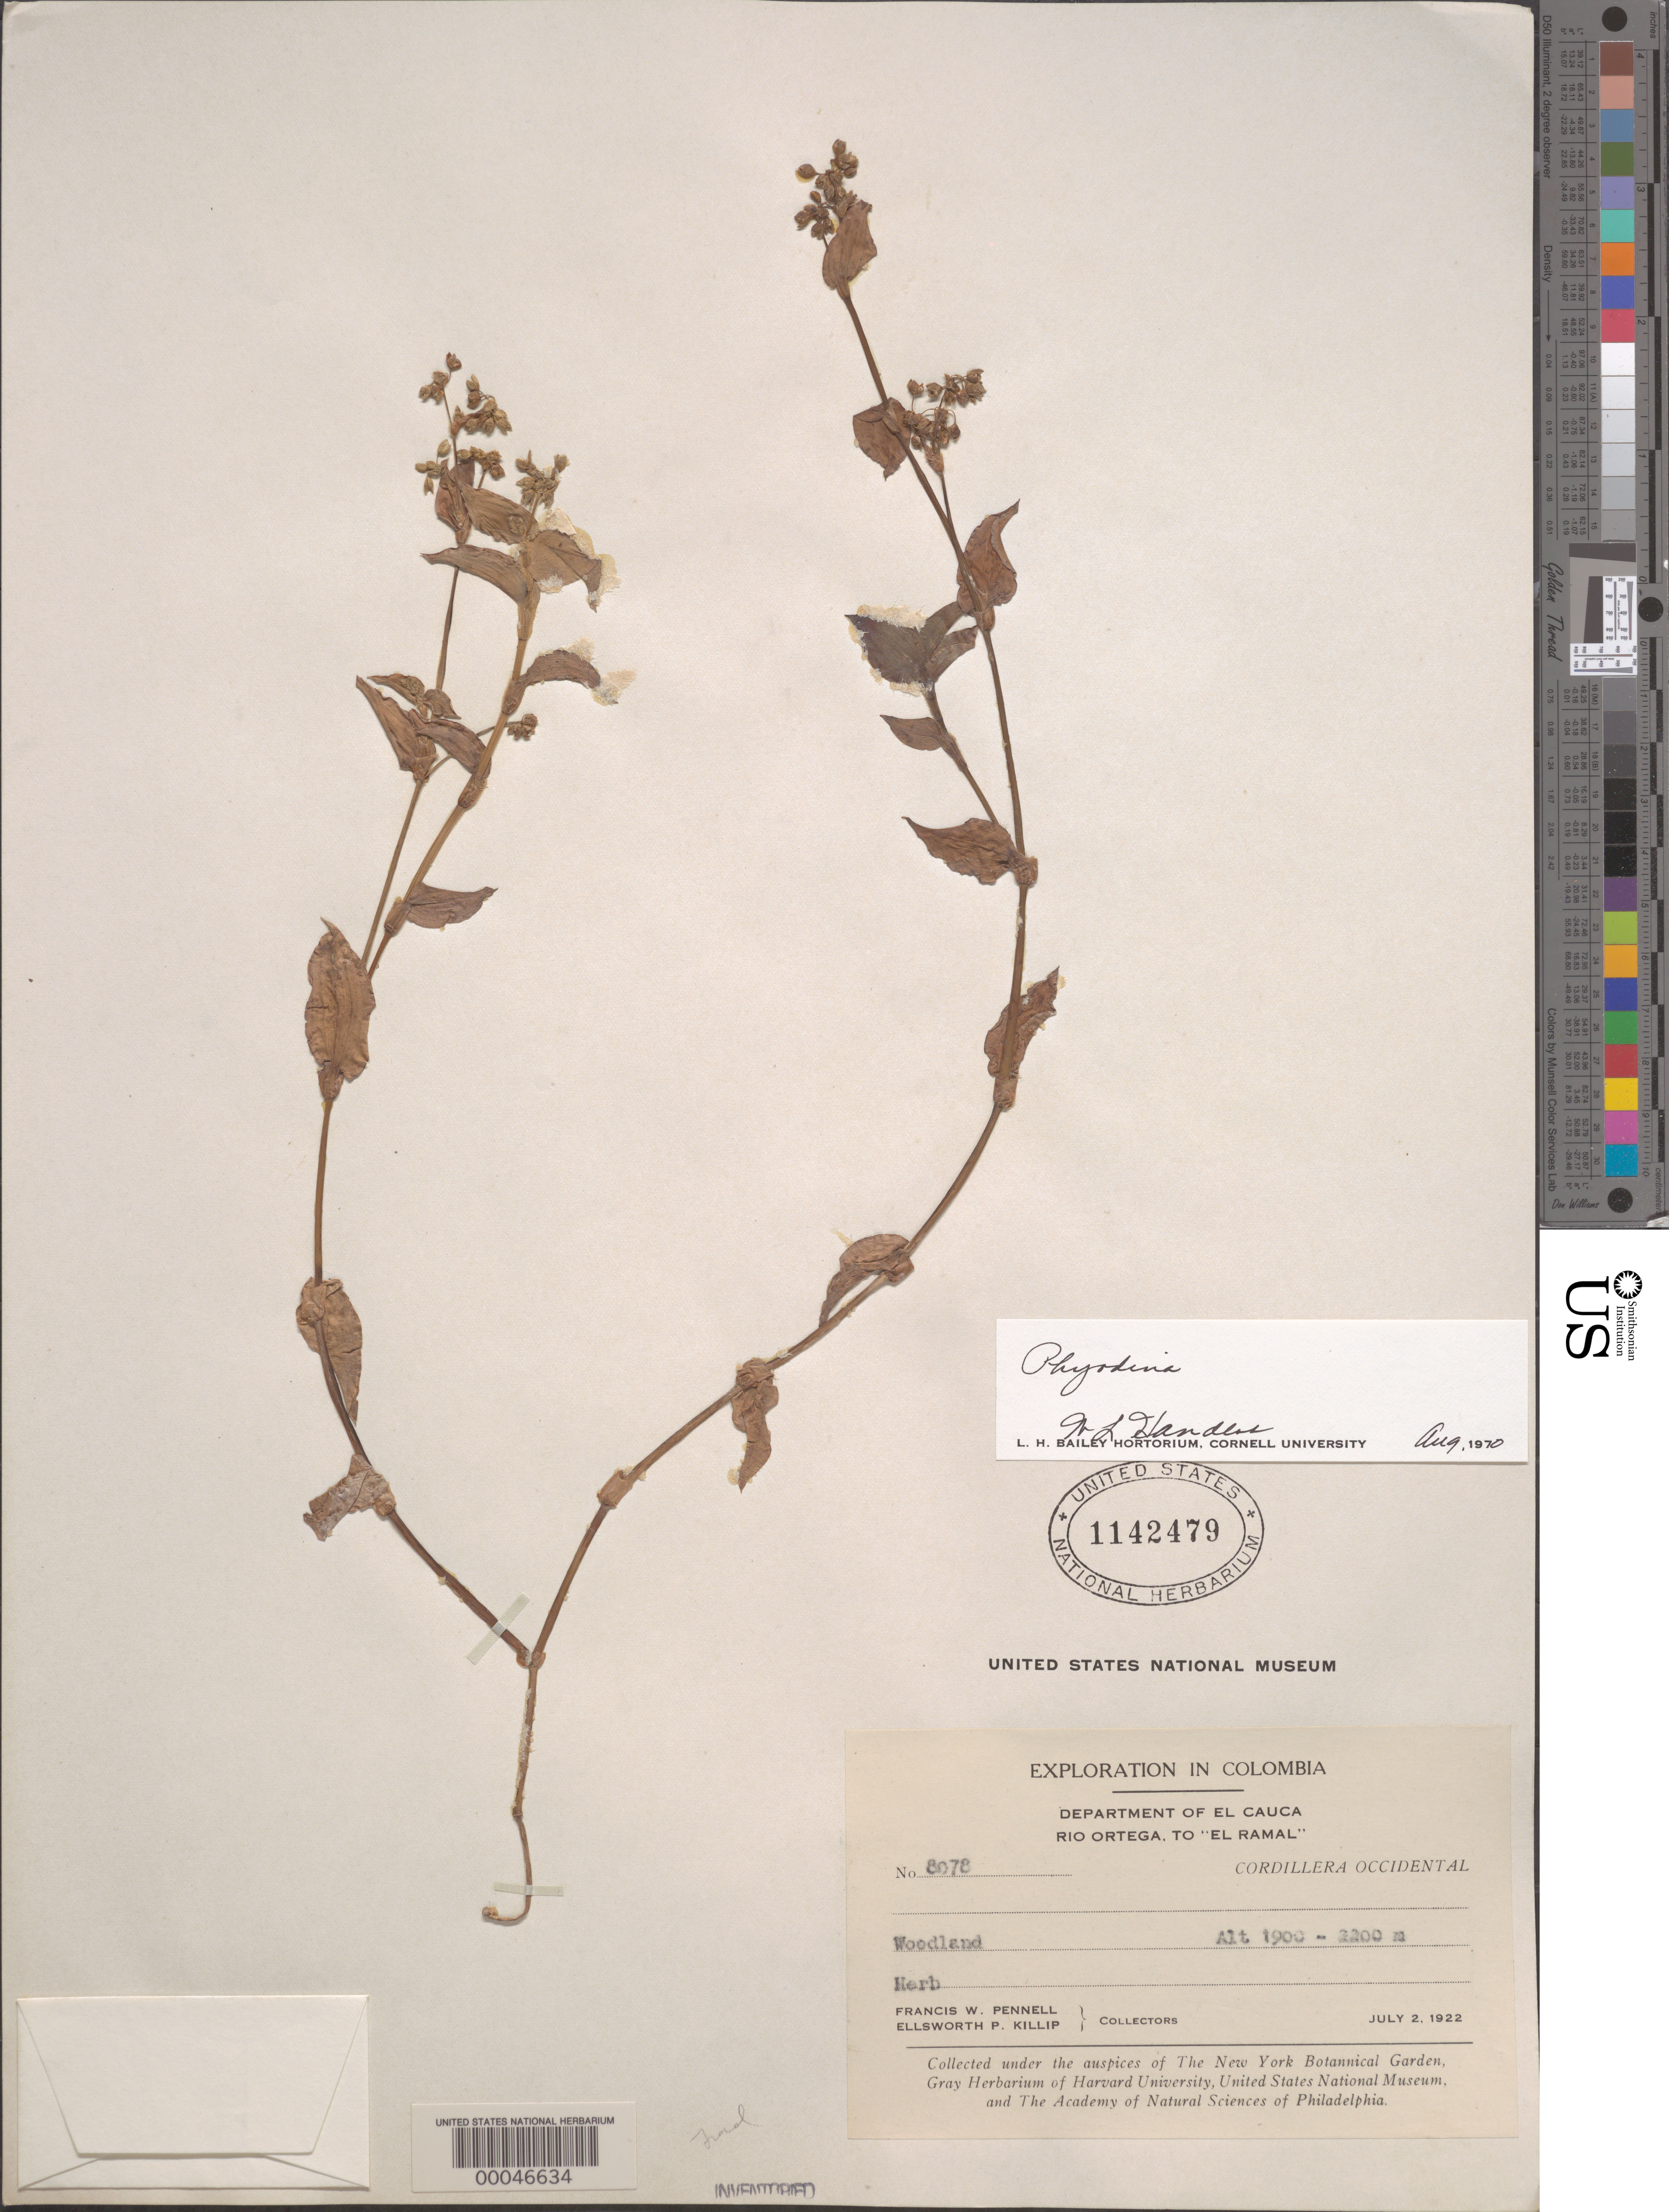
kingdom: Plantae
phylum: Tracheophyta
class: Liliopsida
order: Commelinales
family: Commelinaceae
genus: Callisia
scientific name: Callisia sp.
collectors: F. W. Pennell & E. P. Killip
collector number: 8078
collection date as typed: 02 Jul 1922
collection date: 1922-07-02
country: Colombia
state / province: Cauca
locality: Rio Ortega to El Ramal, Cordillera Occidental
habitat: Woodland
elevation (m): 1900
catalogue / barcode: US 1142479